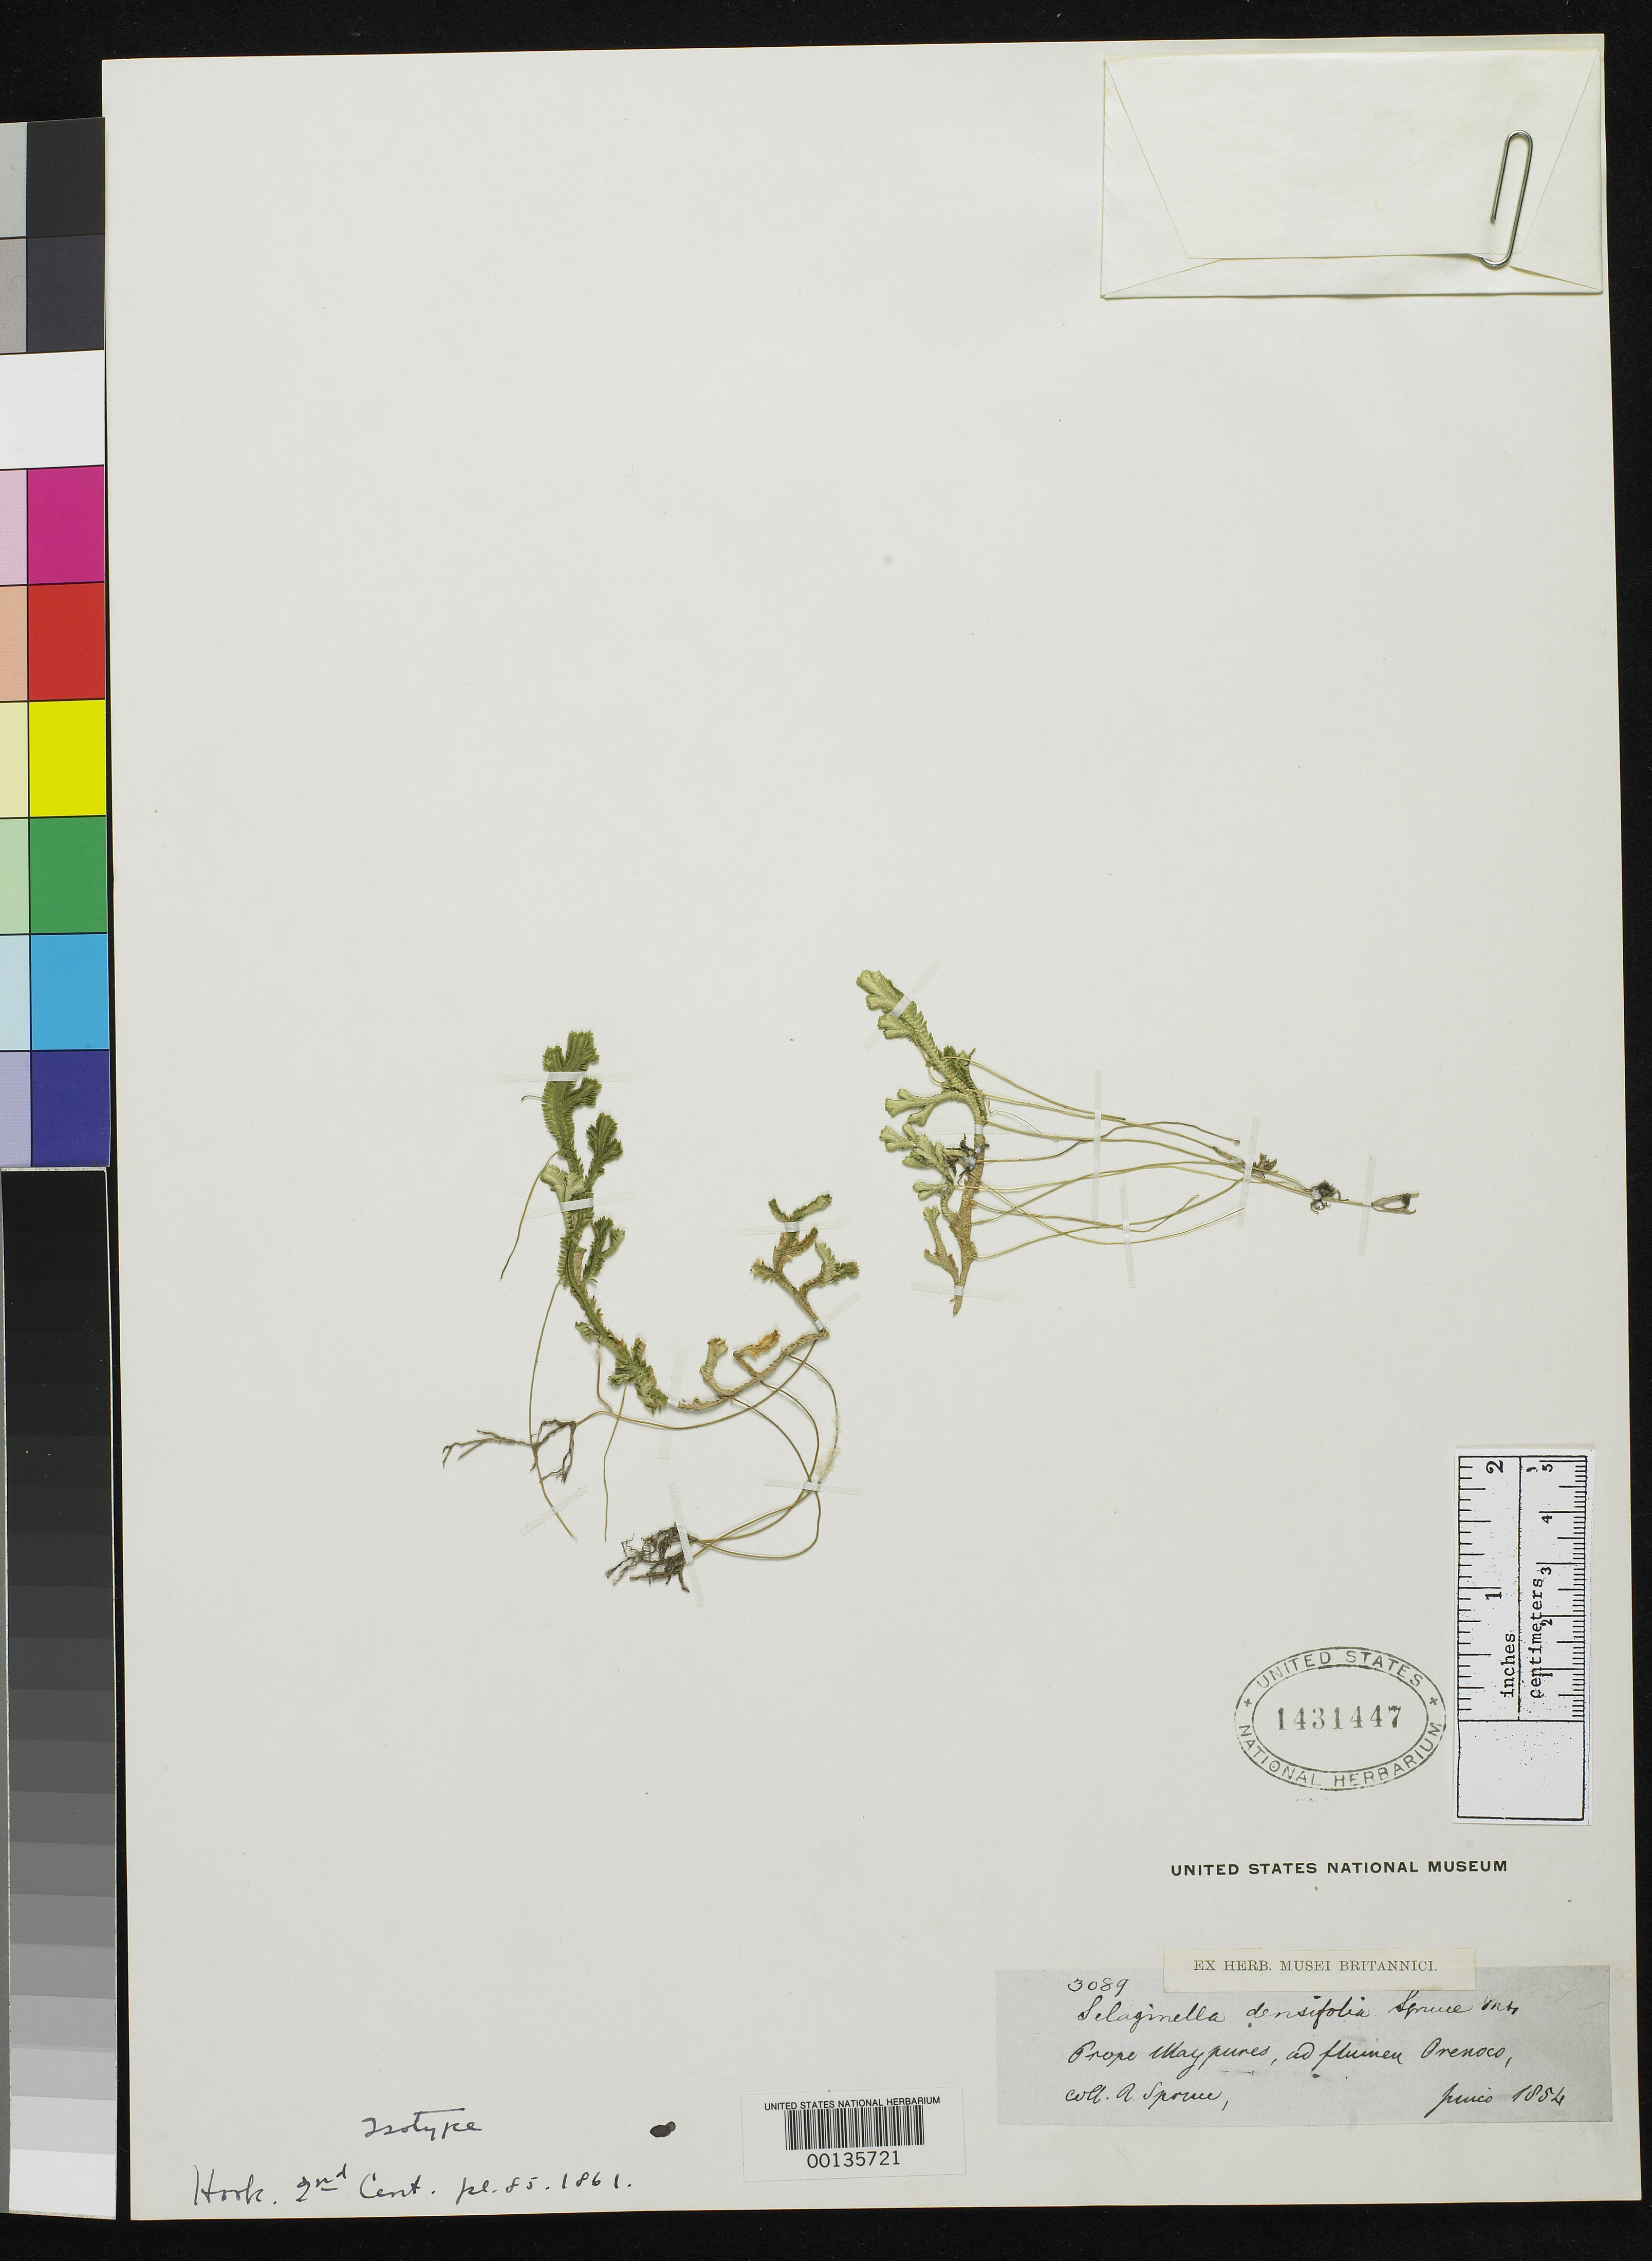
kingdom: Plantae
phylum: Tracheophyta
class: Lycopodiopsida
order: Selaginellales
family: Selaginellaceae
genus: Selaginella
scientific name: Selaginella densifolia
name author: Spruce in Hook.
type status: Type Collection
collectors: R. Spruce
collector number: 3089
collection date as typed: Jun 1884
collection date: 1884-06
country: Venezuela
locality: Prope Maypures, ad flumen Orenoco [Near Maypures, on the Orenoco (Orinoco?) River].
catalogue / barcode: US 1431447